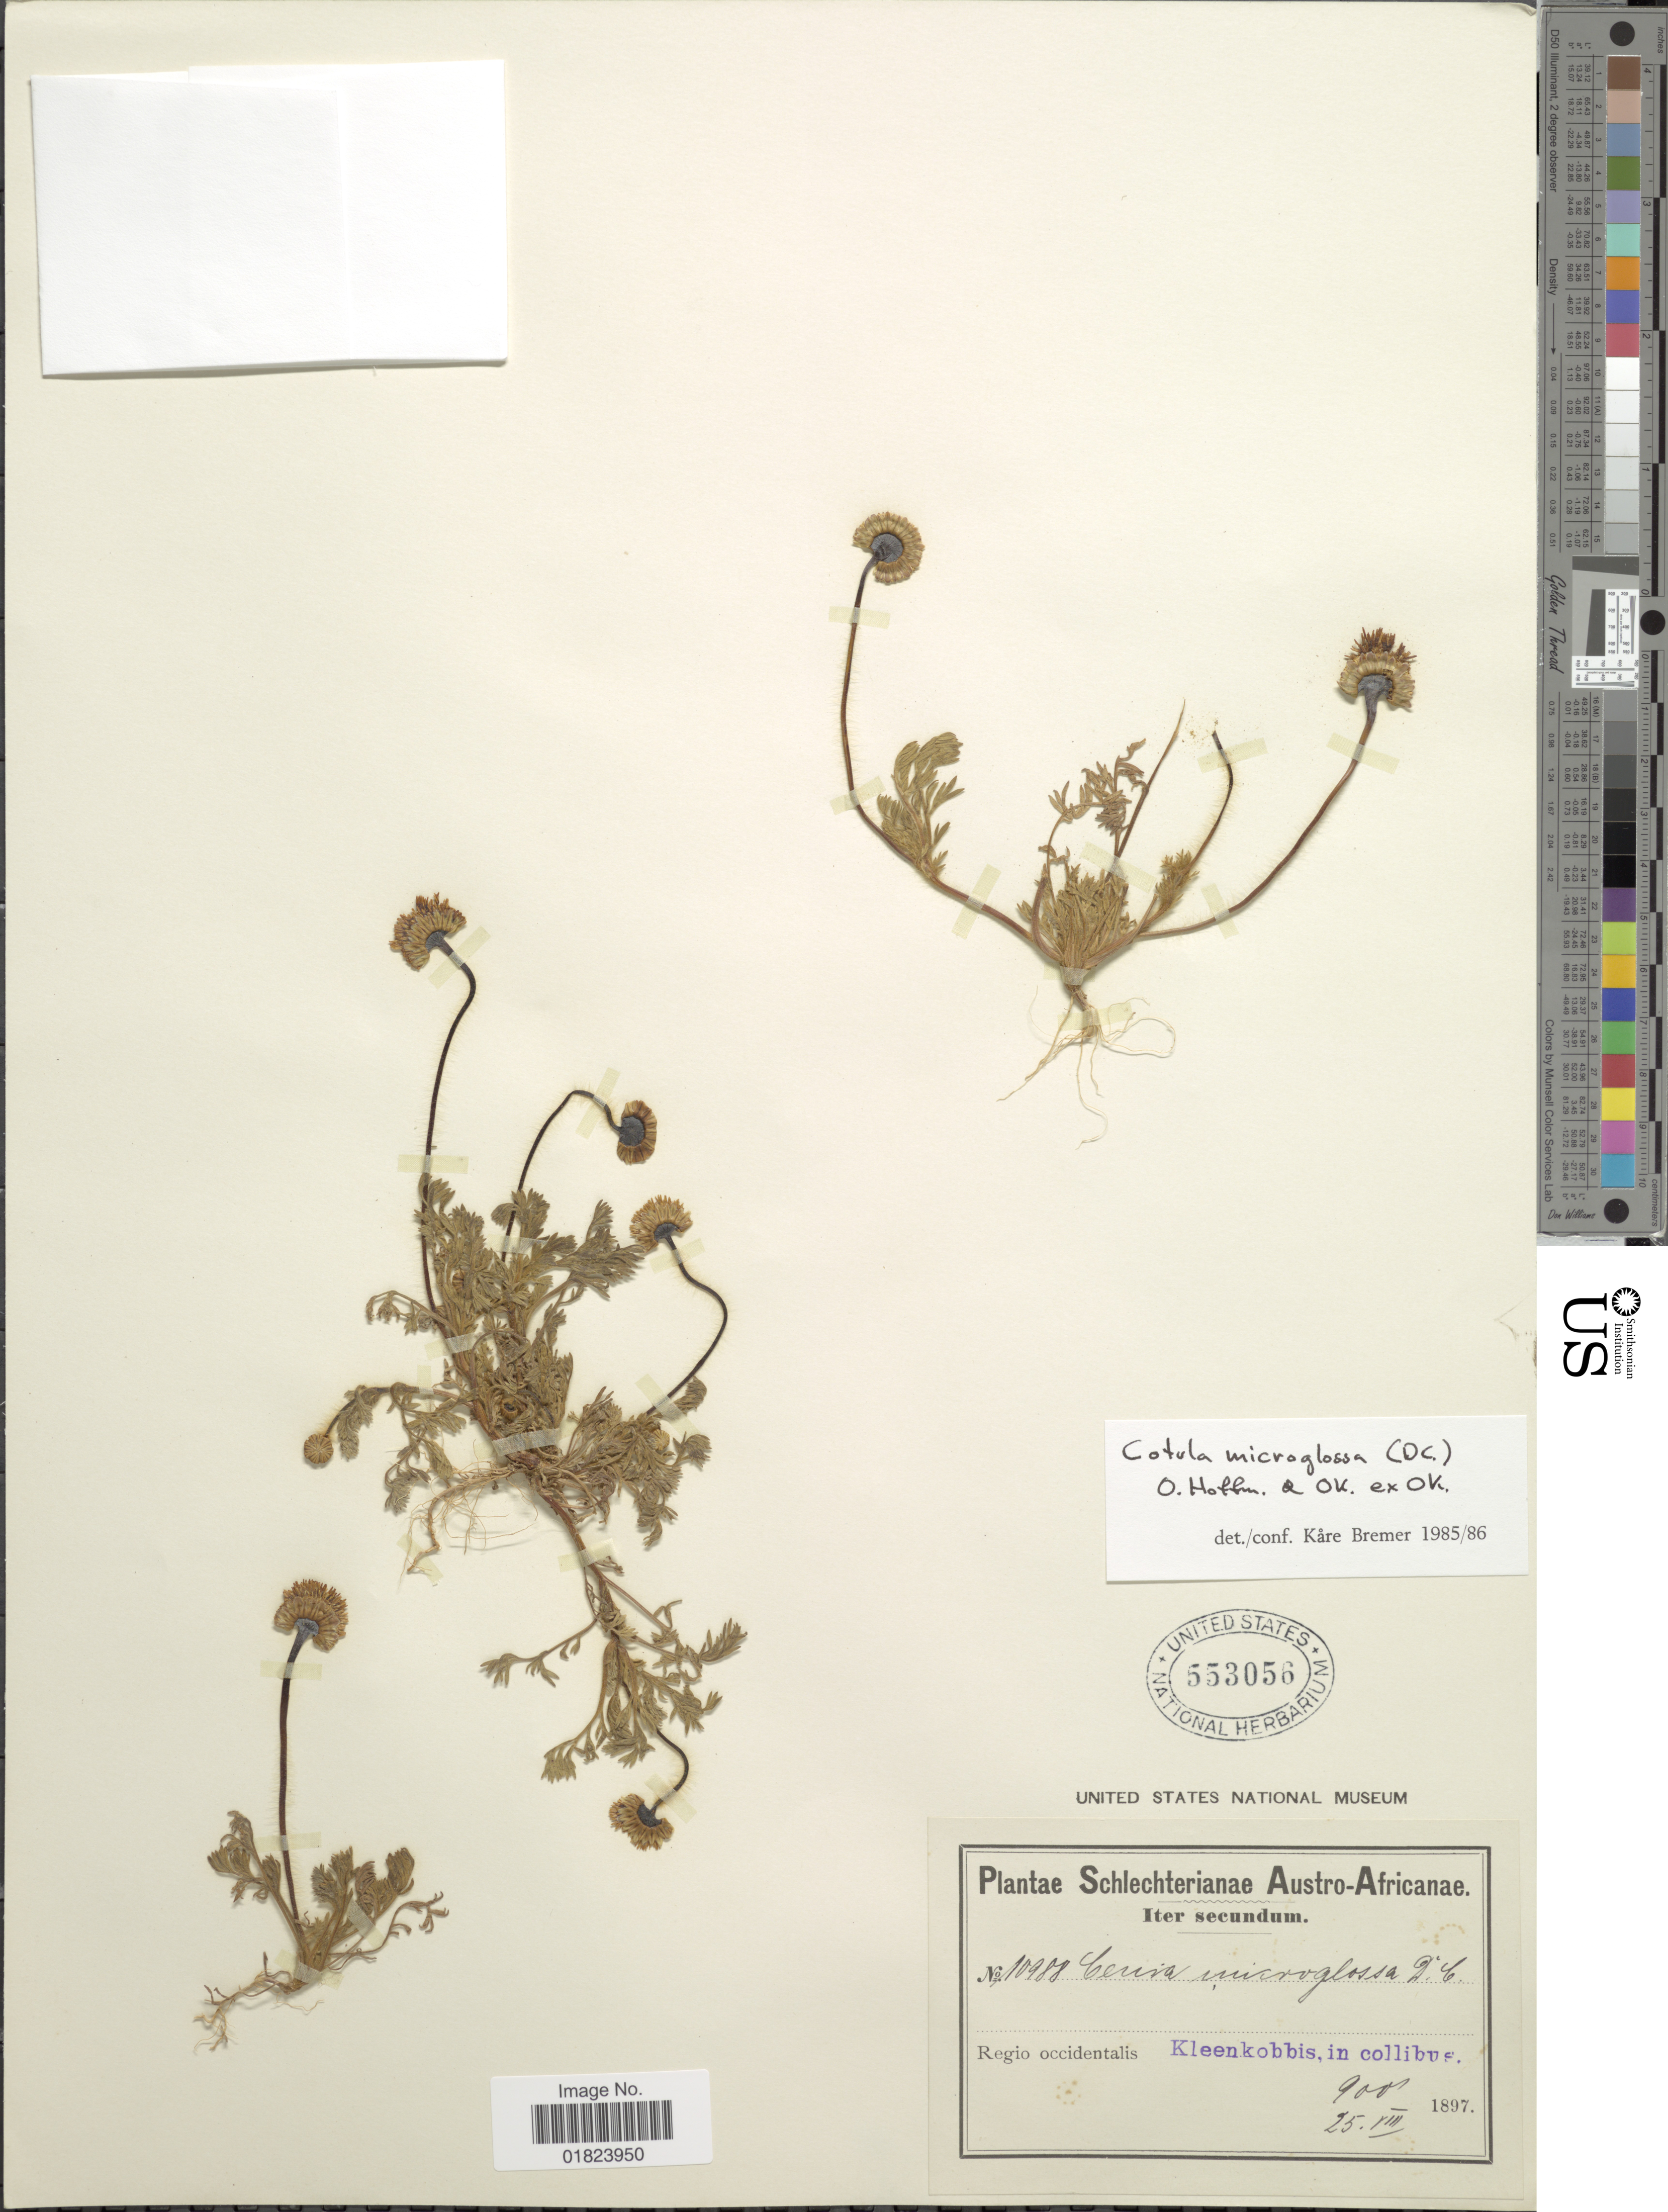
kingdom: Plantae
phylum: Tracheophyta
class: Magnoliopsida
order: Asterales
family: Asteraceae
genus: Cotula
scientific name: Cotula microglossa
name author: O. Hoffm. & Kuntze in Kuntze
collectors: Schlechter, --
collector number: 10988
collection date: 1897-08-25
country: South Africa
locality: Austro-Africanae, iter secundum, Regio occidentalis, Kleenkobbis, in collibus.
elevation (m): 274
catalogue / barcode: US 553056